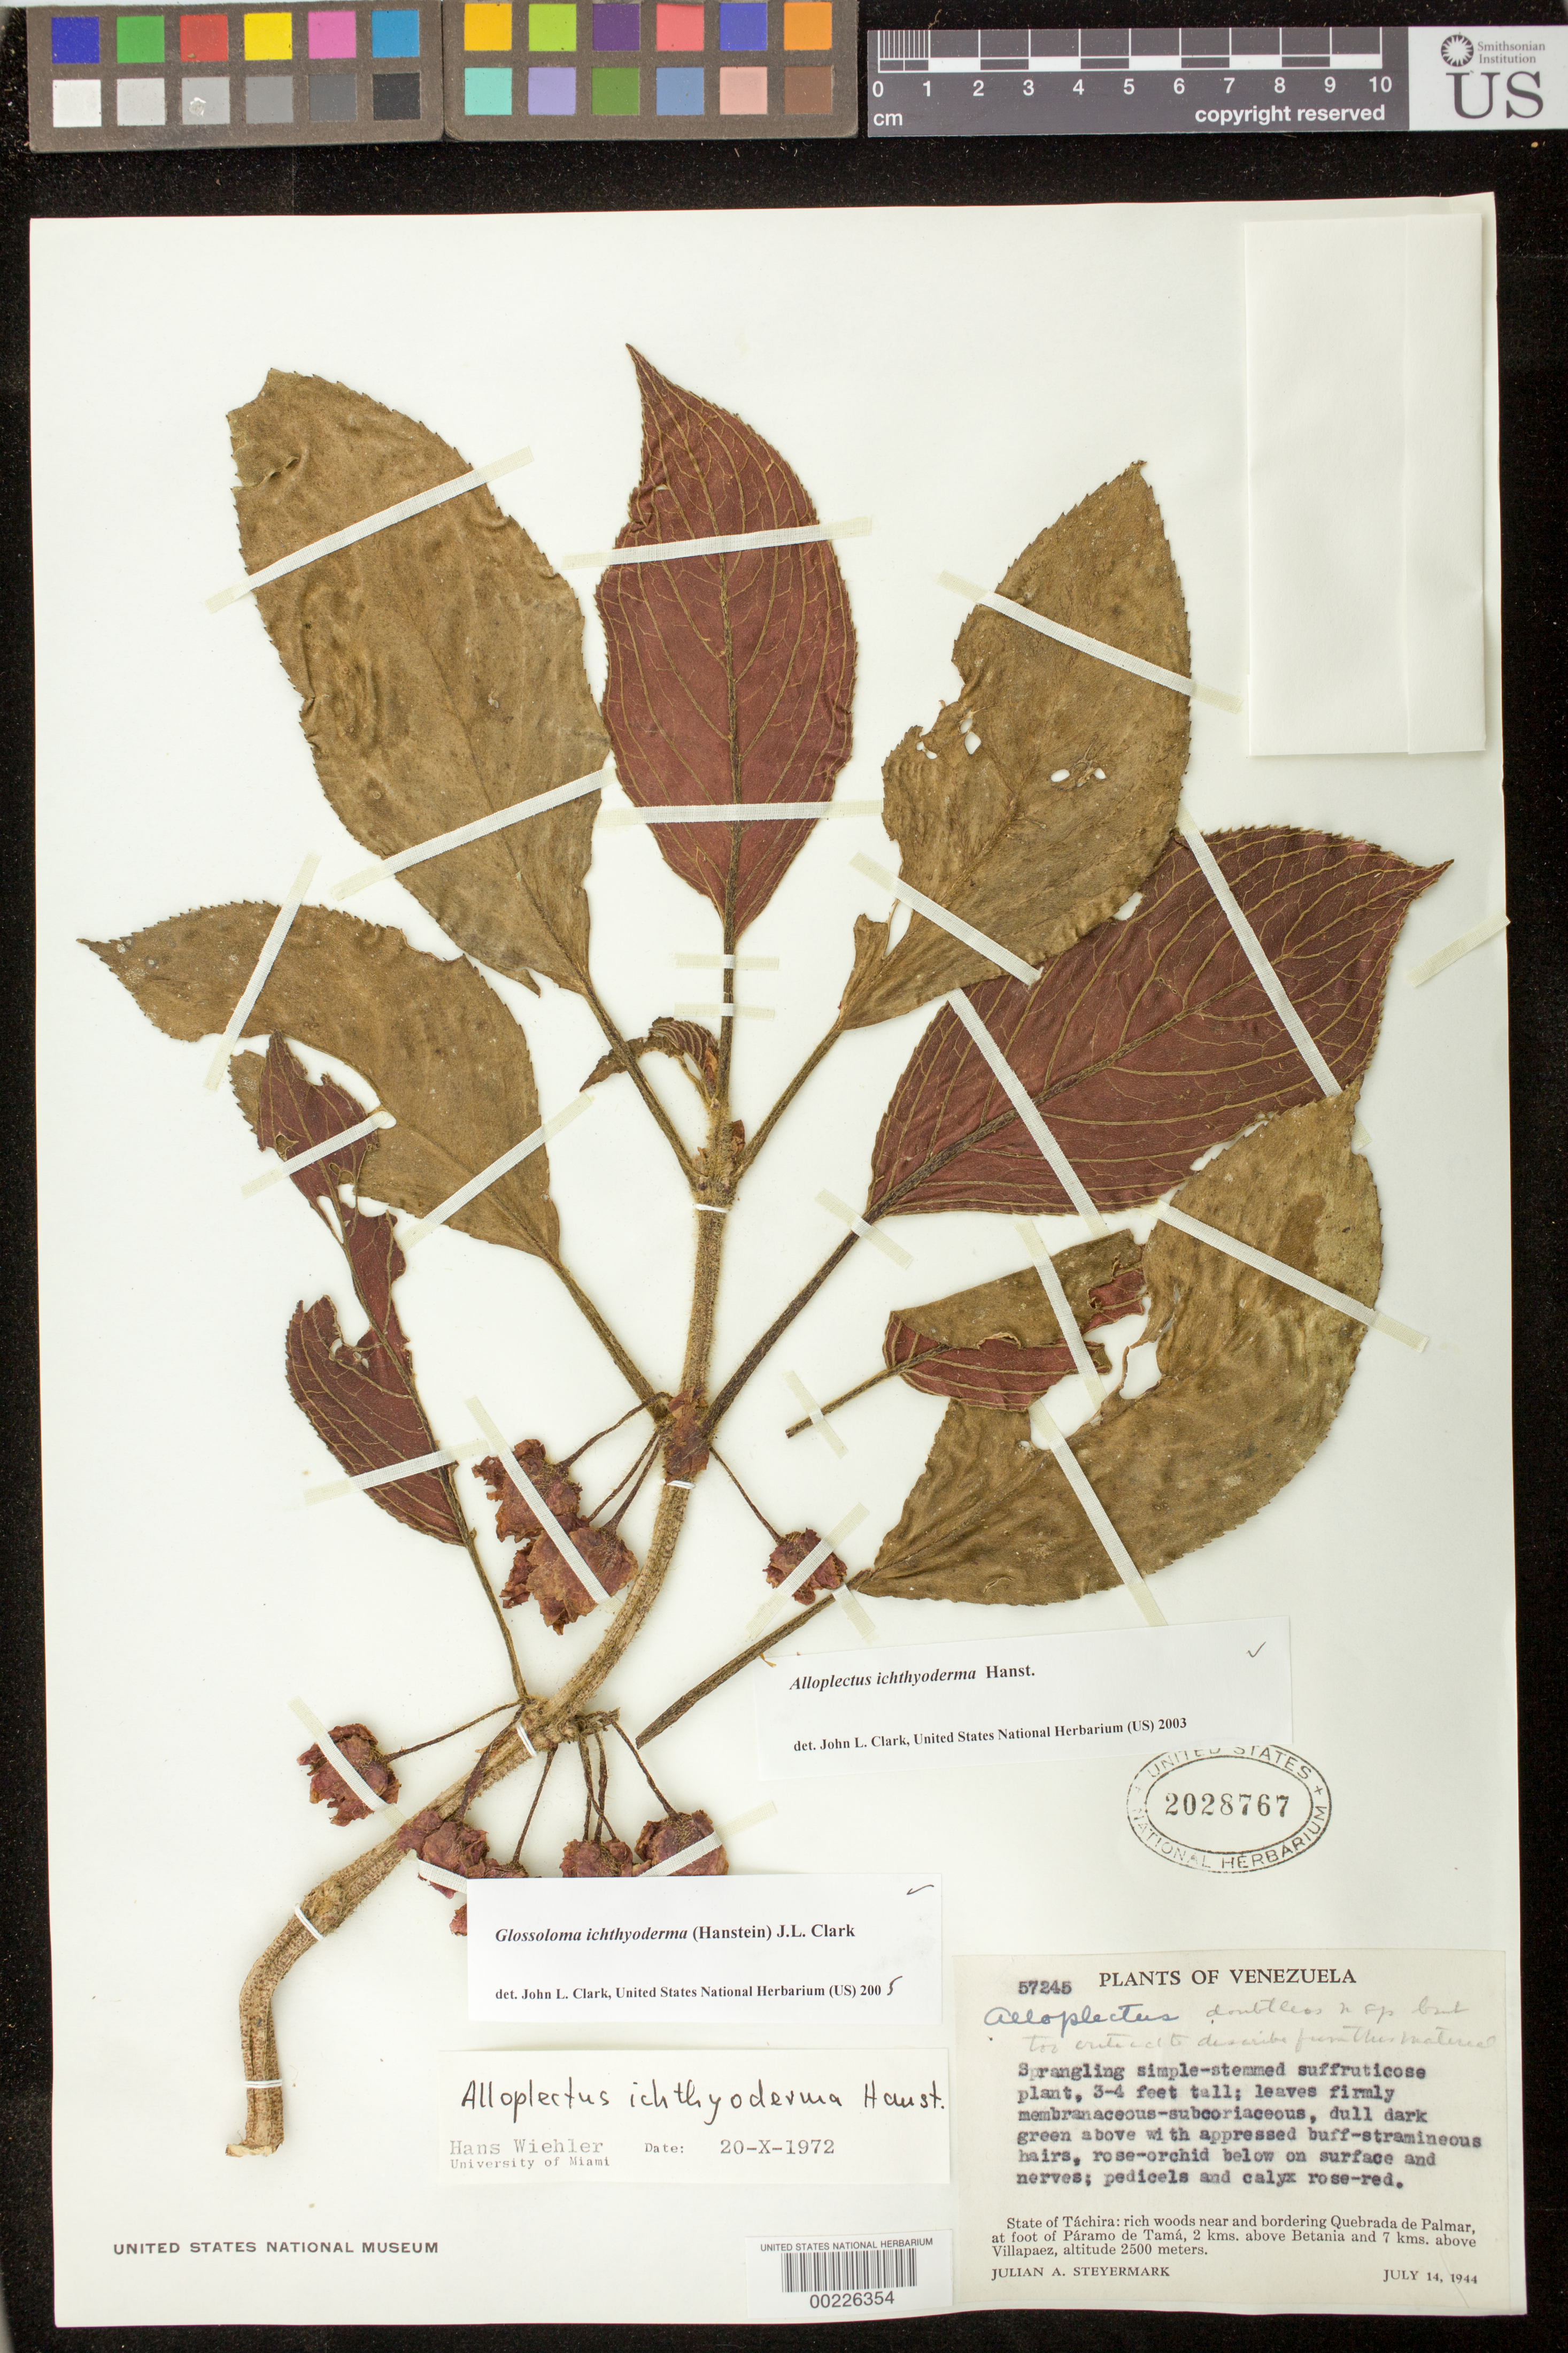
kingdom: Plantae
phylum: Tracheophyta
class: Magnoliopsida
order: Lamiales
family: Gesneriaceae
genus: Glossoloma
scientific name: Glossoloma ichthyoderma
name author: (Hanst.) J.L. Clark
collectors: J. Steyermark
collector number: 57245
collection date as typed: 14 Jul 1944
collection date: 1944-07-14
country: Venezuela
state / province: Táchira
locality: Near and bordering Quebrada del Palmar, at foot of Paramo de Tama, 2 km above Betania and 7 km above villa paez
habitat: Rich woods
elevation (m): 2500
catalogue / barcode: US 2028767